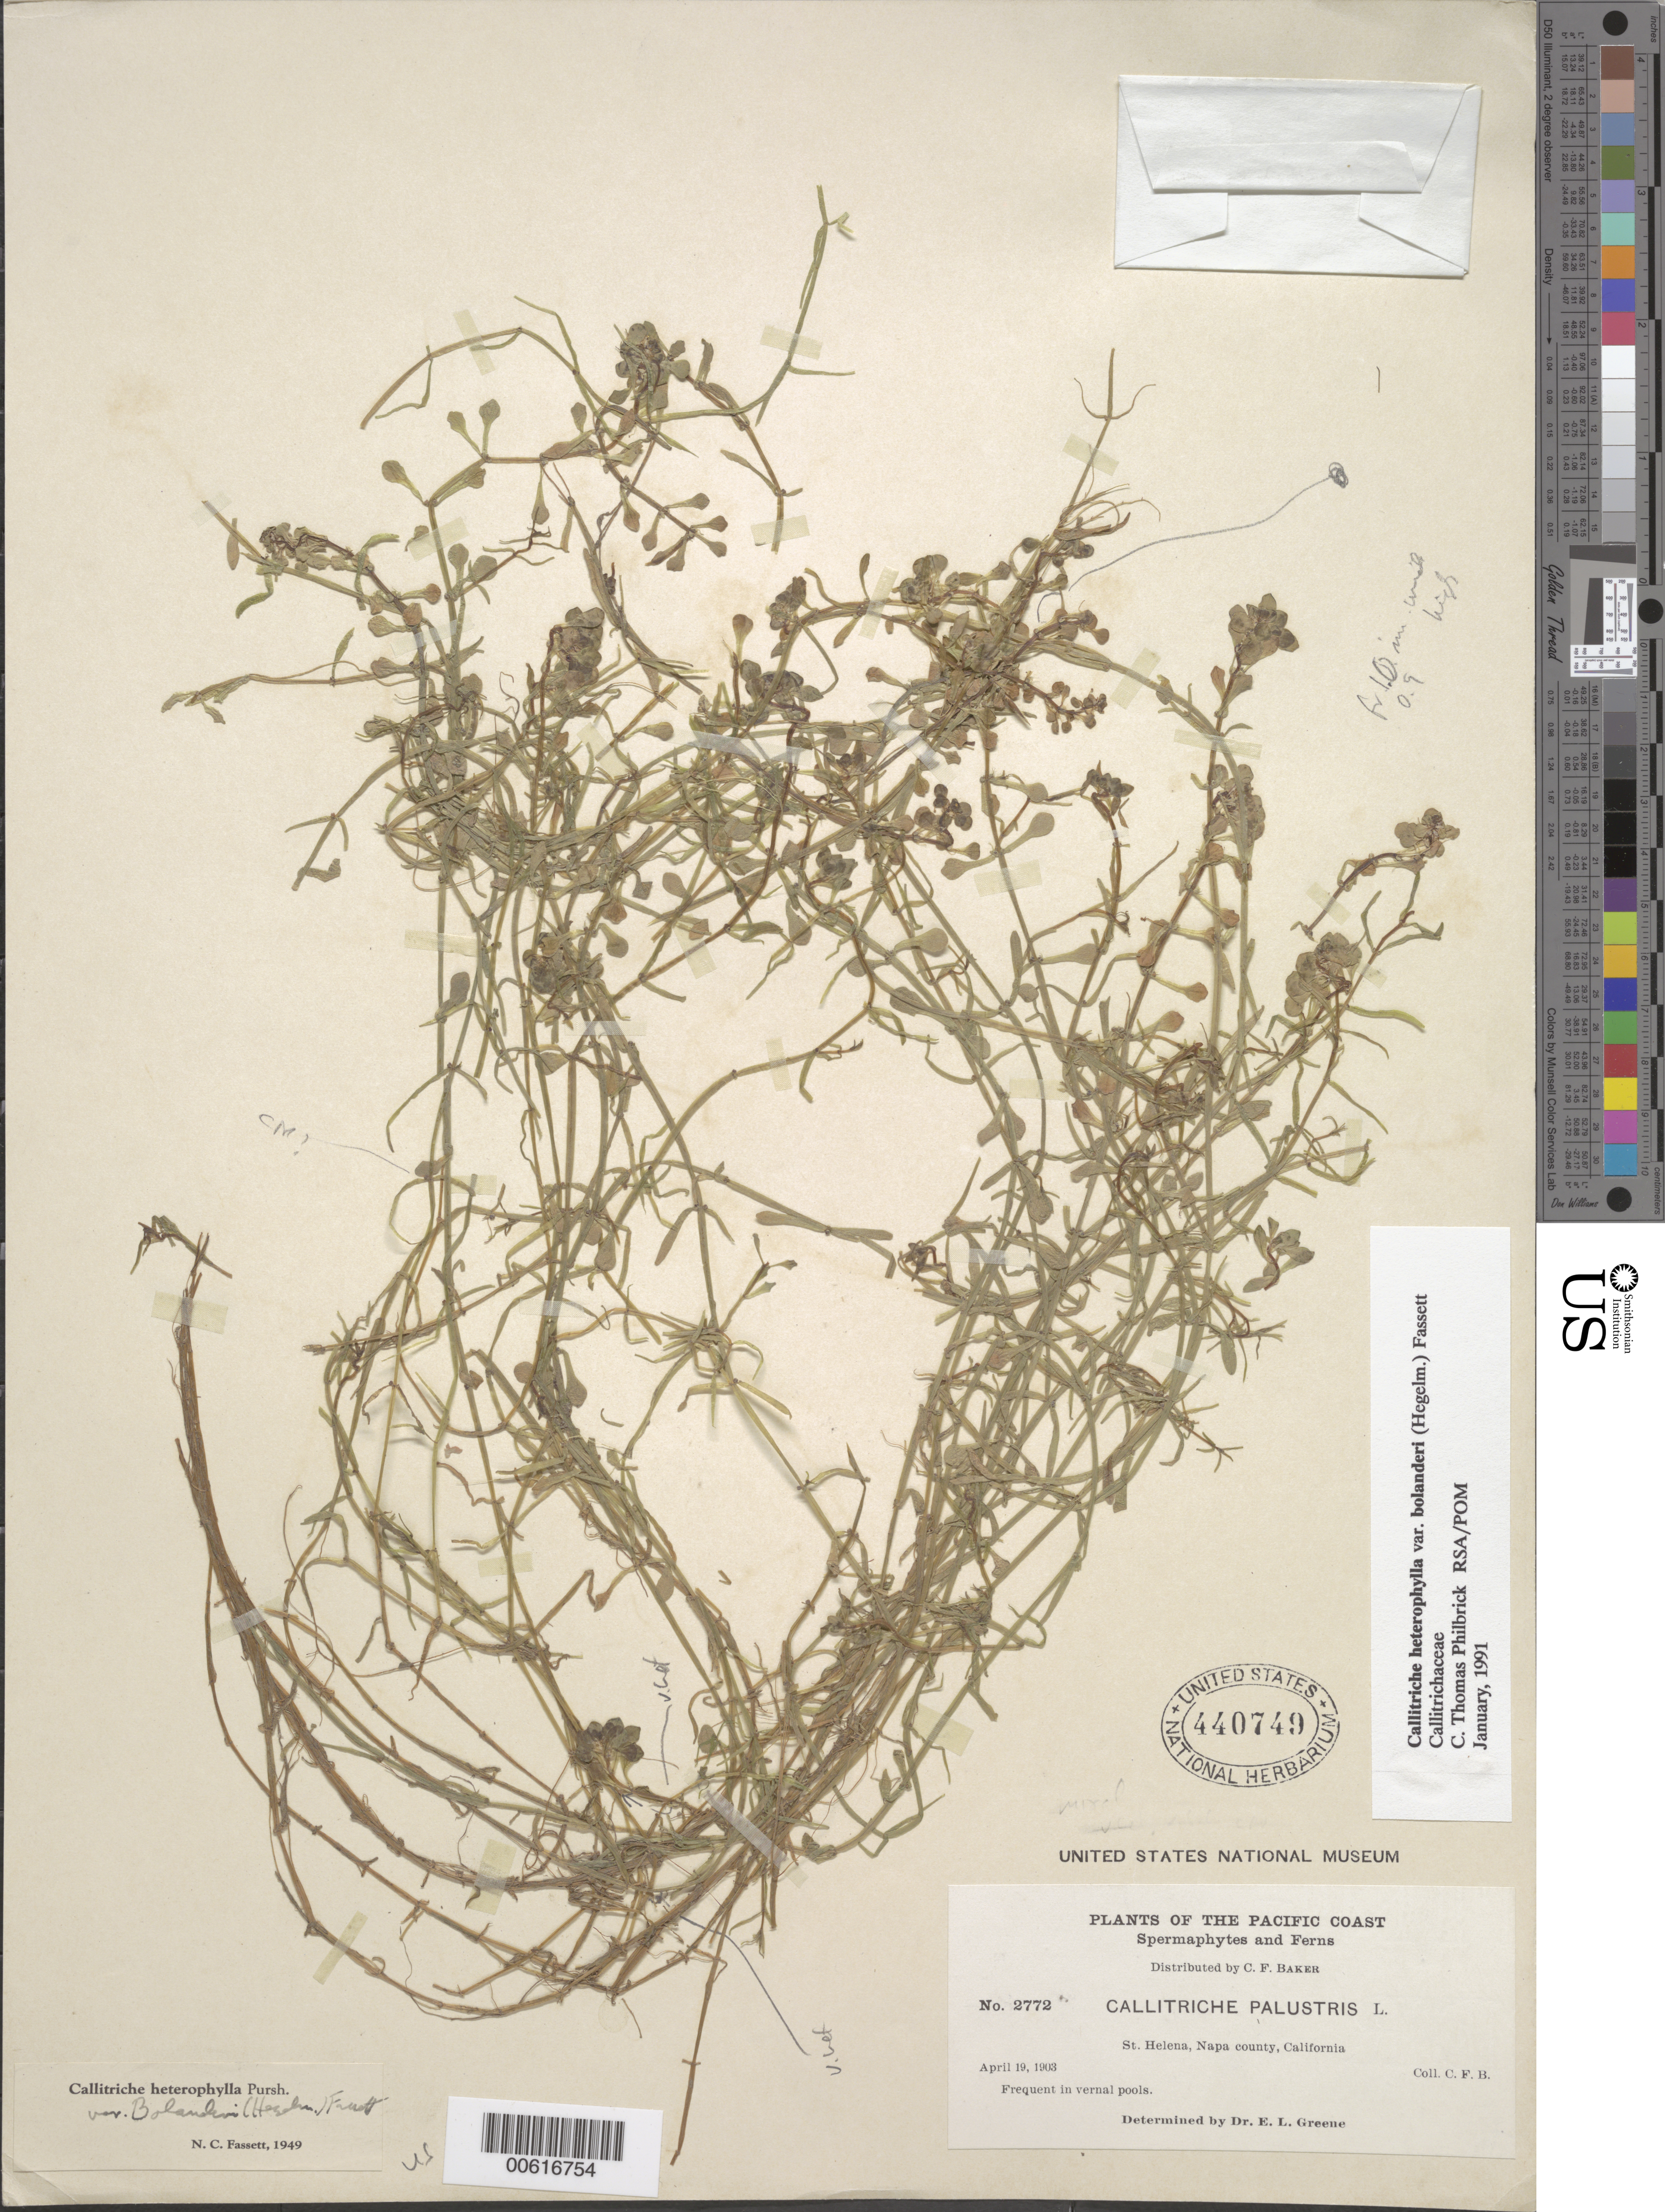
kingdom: Plantae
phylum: Tracheophyta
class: Magnoliopsida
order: Lamiales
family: Plantaginaceae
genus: Callitriche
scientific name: Callitriche heterophylla var. bolanderi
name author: (Hegelm.) Fassett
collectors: C. F. Baker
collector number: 2772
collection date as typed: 19 Apr 1903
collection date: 1903-04-19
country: United States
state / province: California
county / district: Napa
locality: St. Helena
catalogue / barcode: US 440749